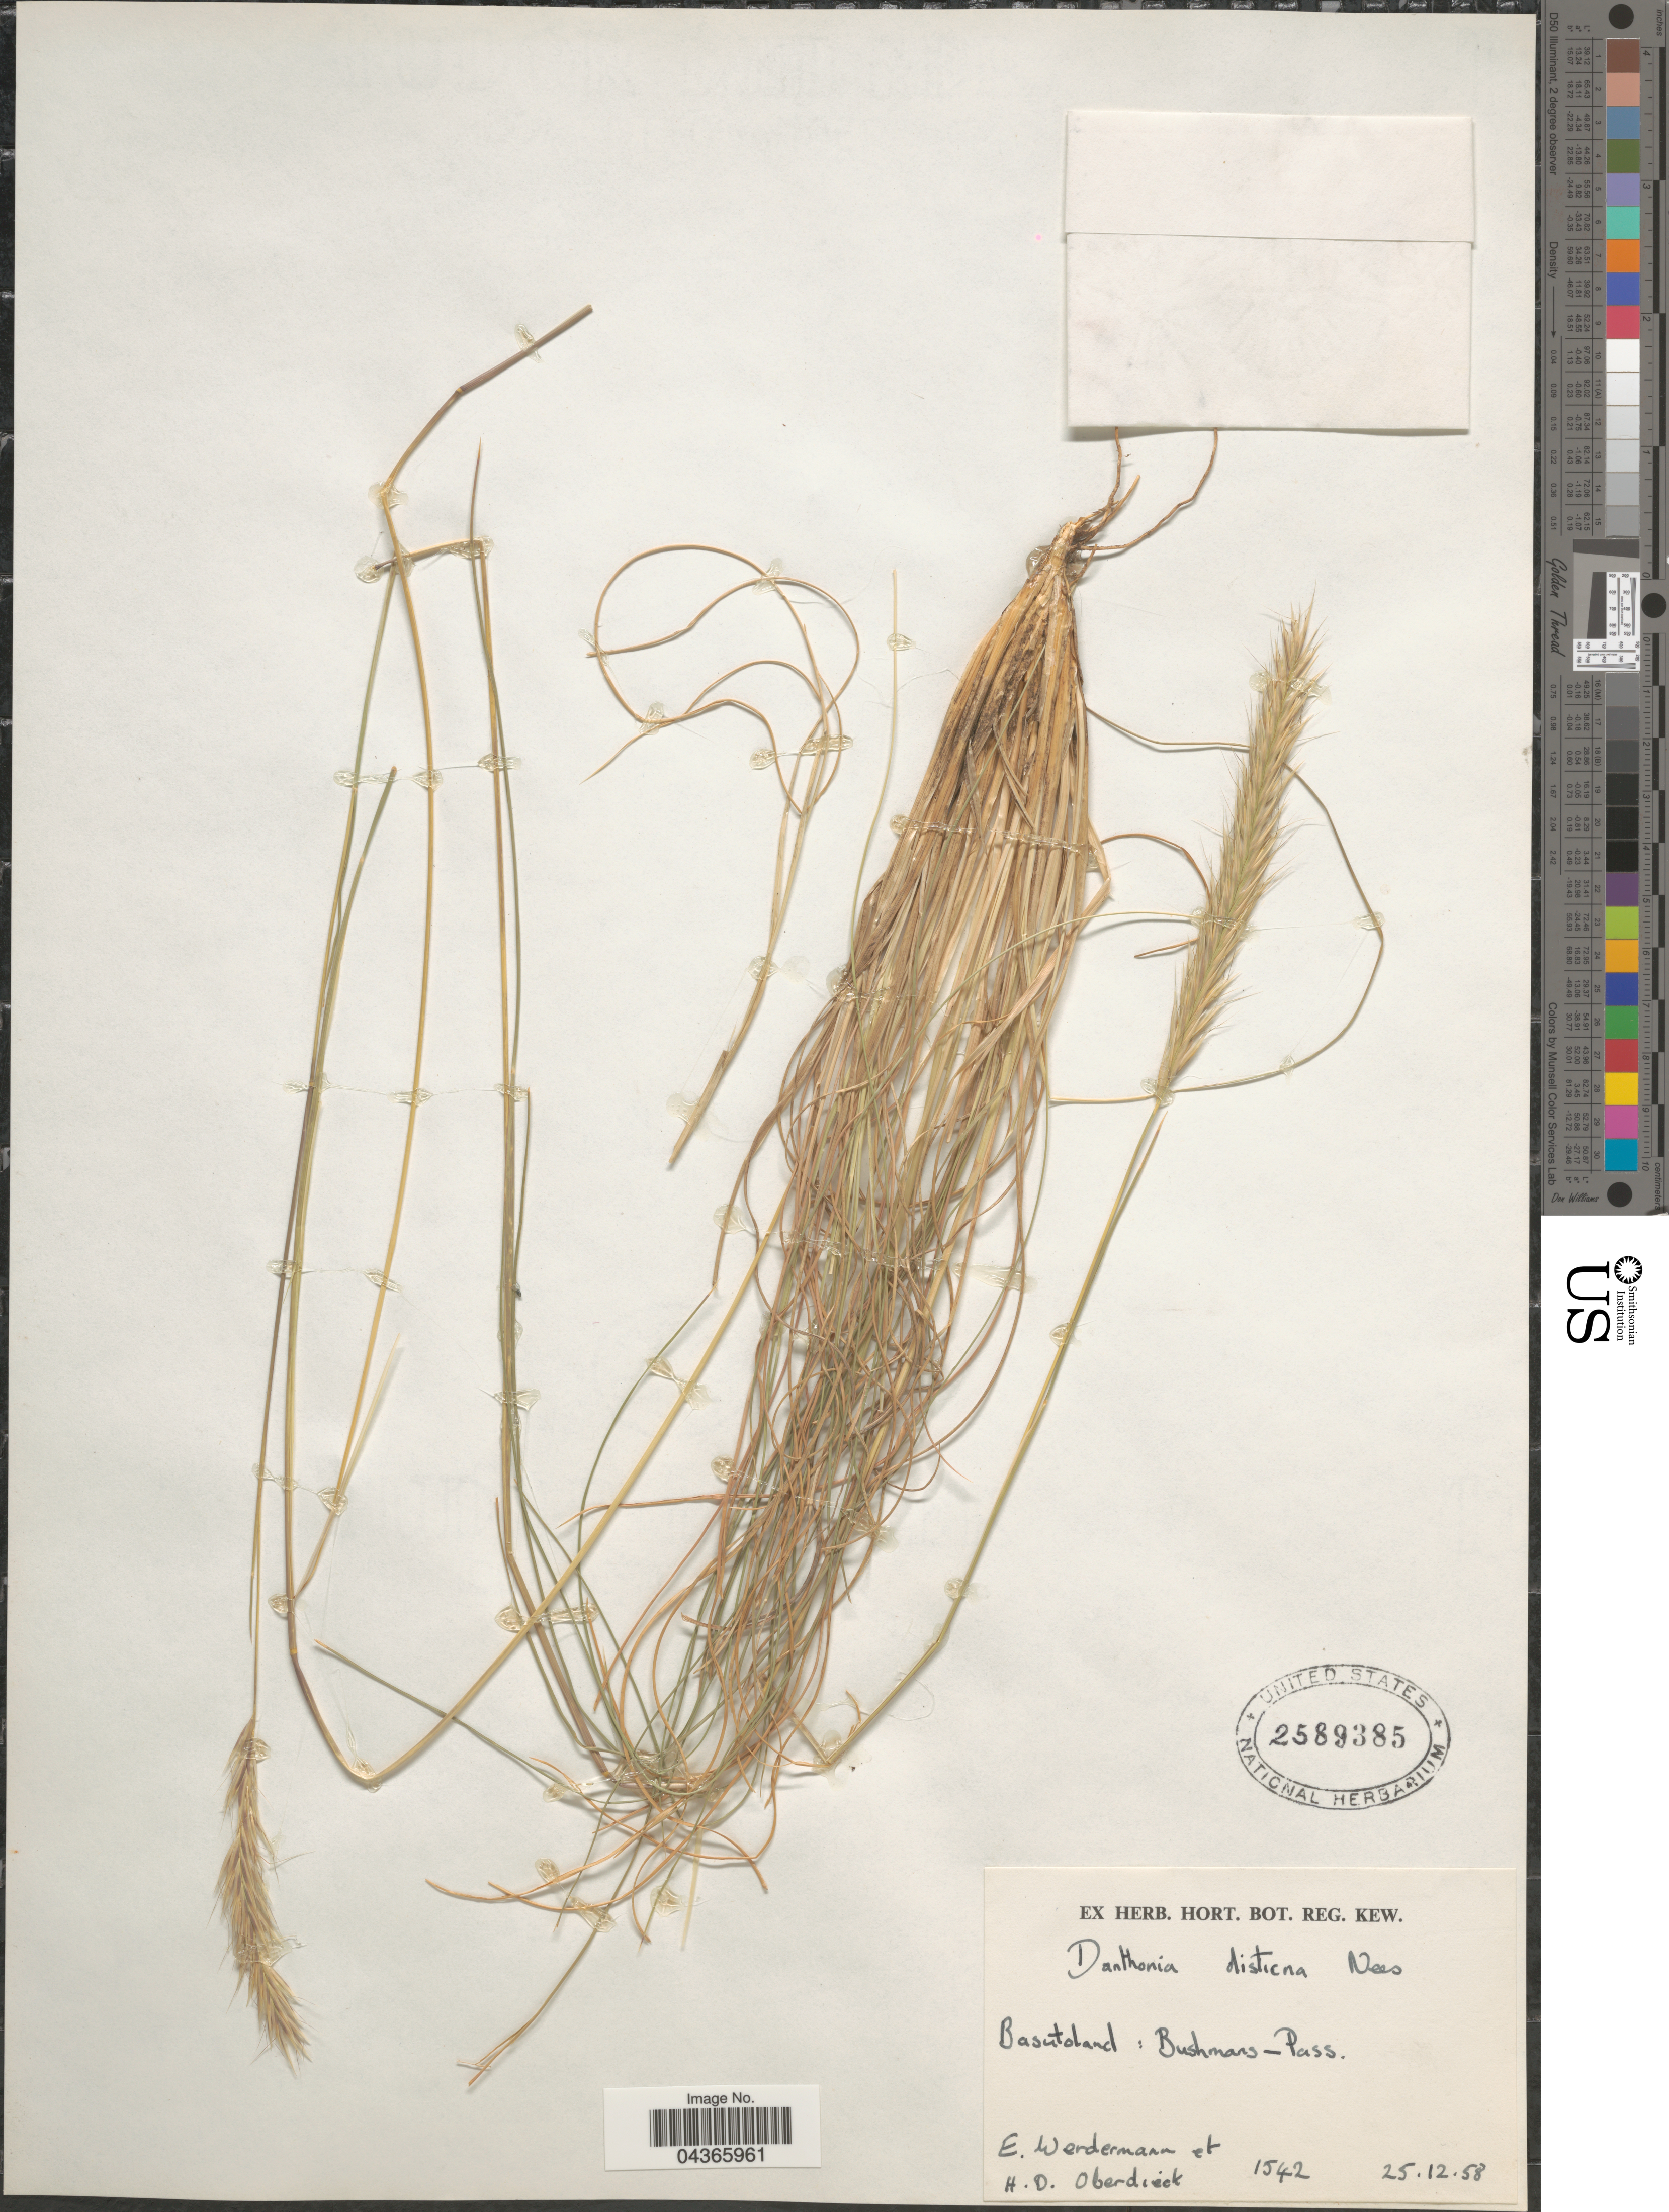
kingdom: Plantae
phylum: Tracheophyta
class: Liliopsida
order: Poales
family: Poaceae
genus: Tenaxia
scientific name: Tenaxia disticha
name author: (Nees) N.P. Barker & H.P. Linder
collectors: E. Werdermann & H. Oberdieck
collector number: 1542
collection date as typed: Transcribed d/m/y: 25/12/58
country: Lesotho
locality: Basutoland: Bushmans-Pass.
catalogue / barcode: US 2589385